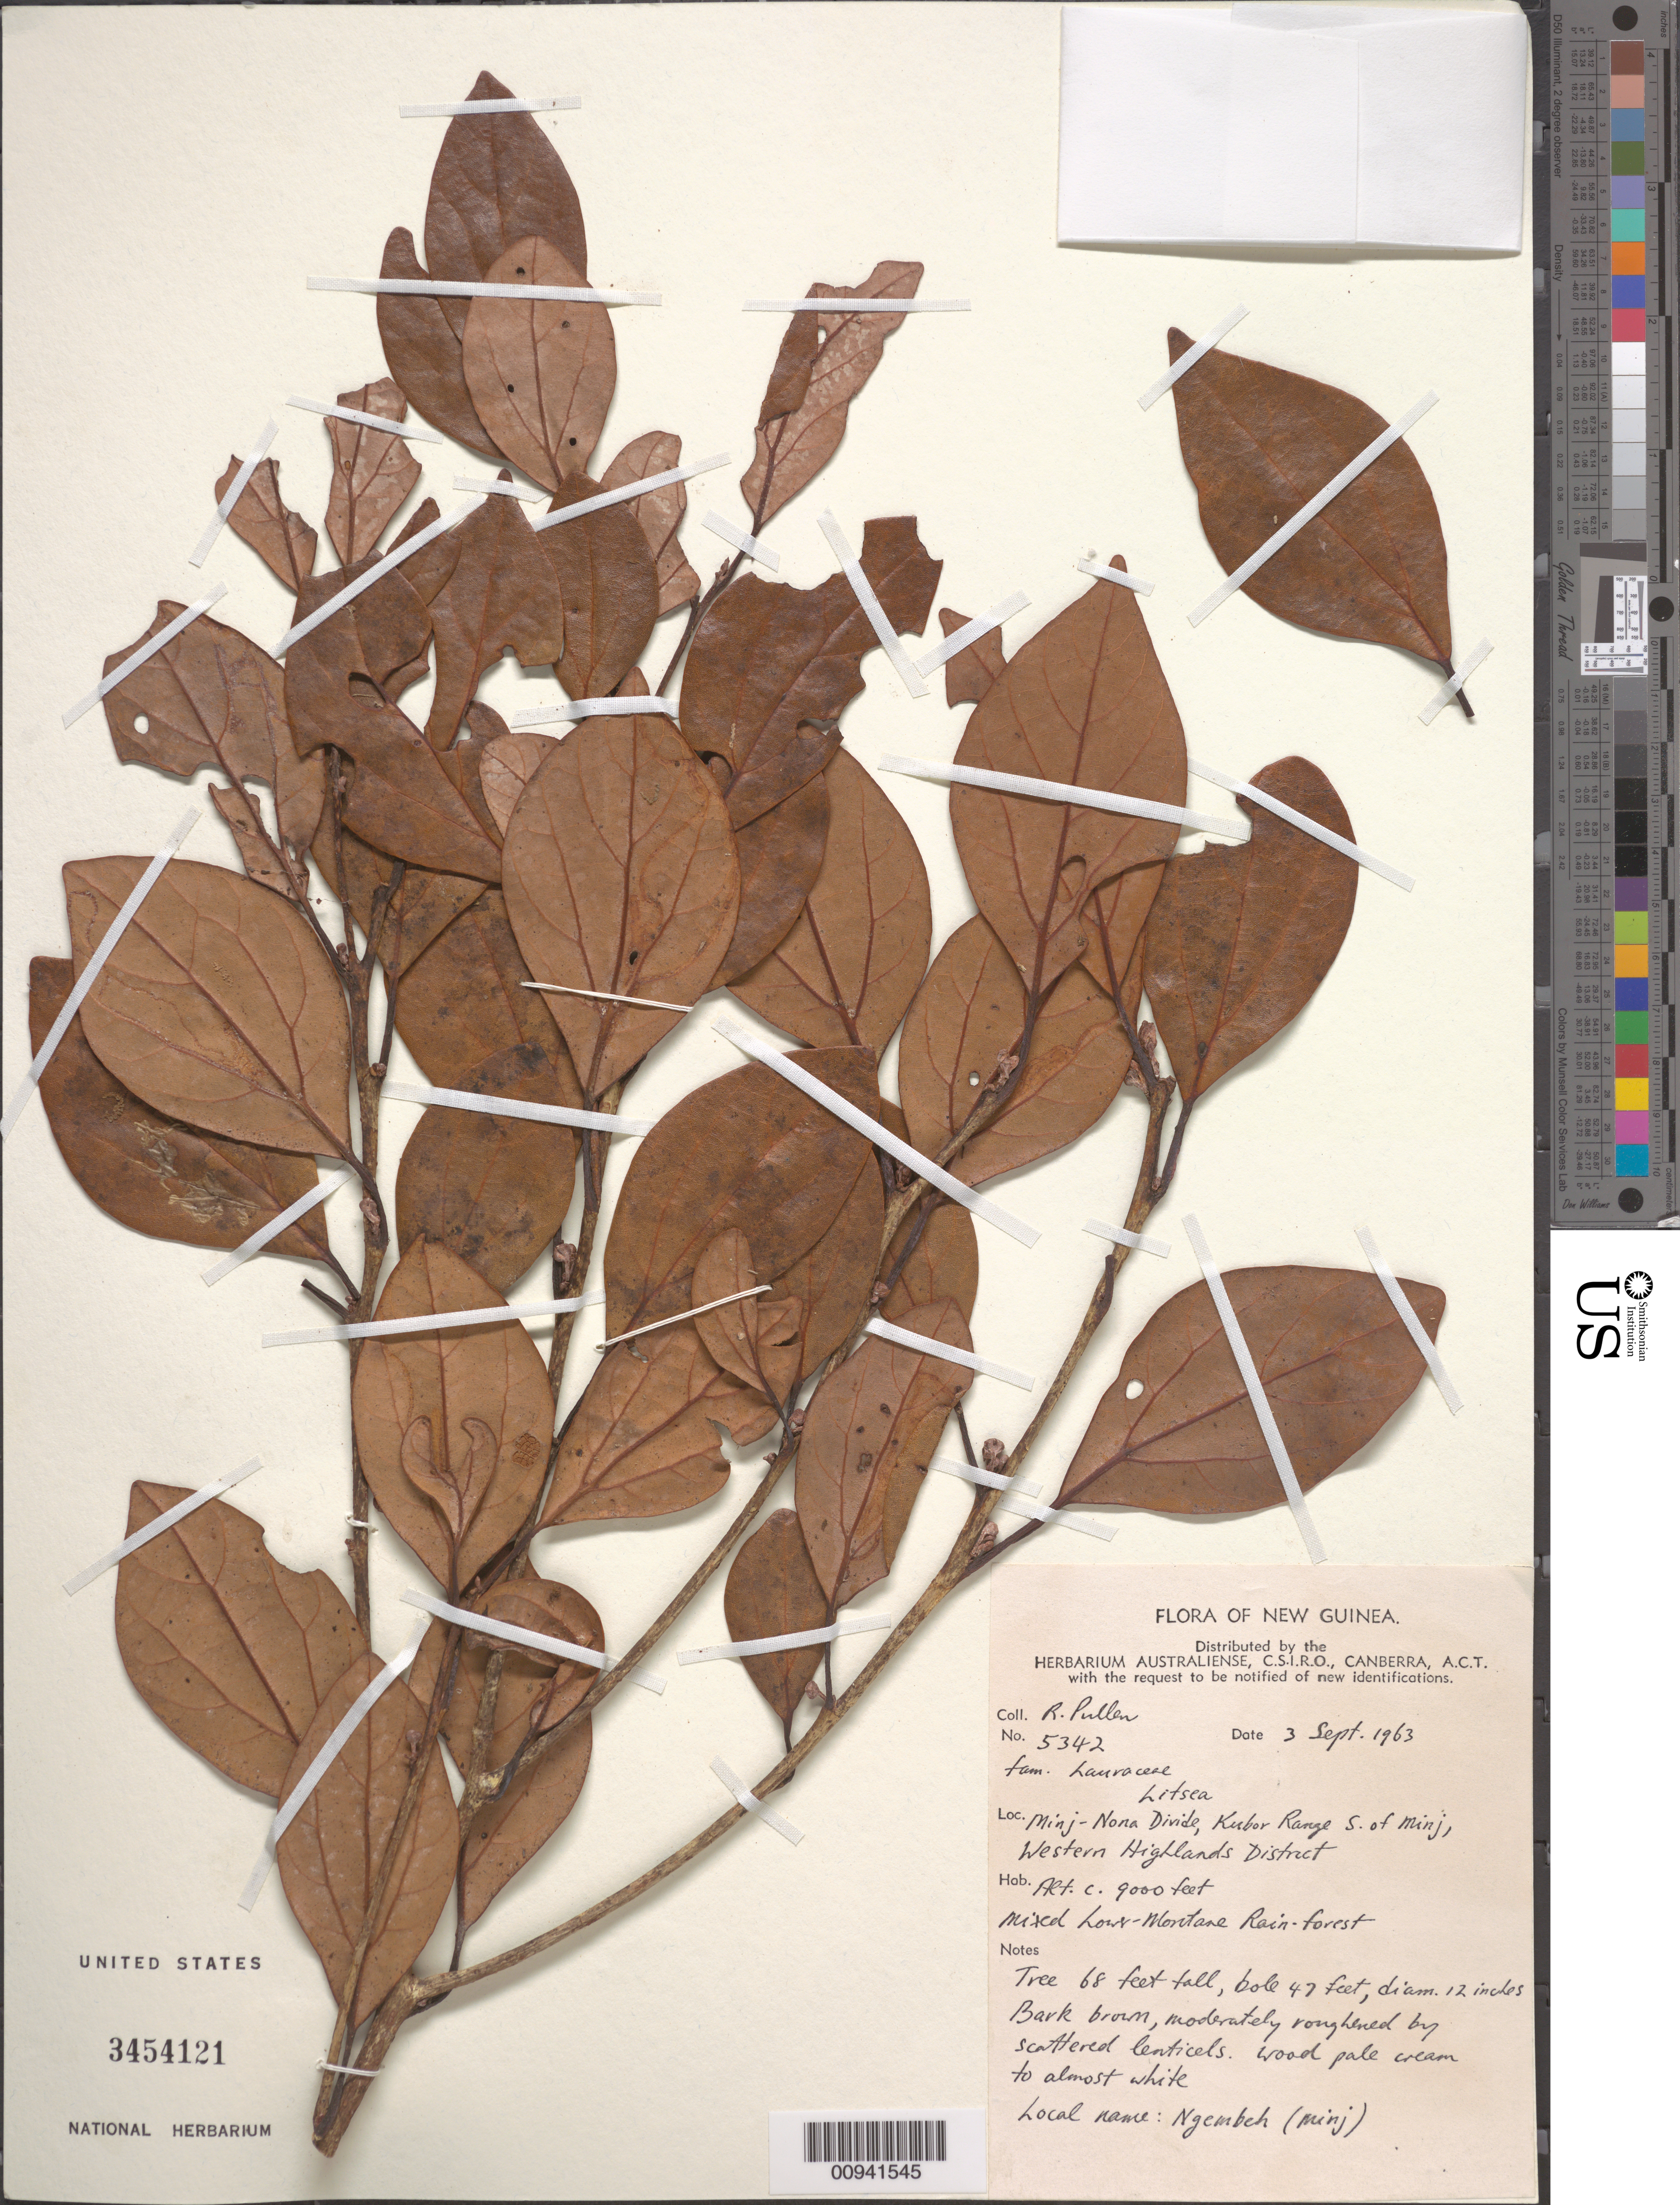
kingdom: Plantae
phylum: Tracheophyta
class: Magnoliopsida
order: Laurales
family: Lauraceae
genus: Litsea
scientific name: Litsea sp.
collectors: R. Pullen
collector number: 5342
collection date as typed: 03 Sep 1963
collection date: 1963-09-03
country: Papua New Guinea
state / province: Western Highlands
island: New Guinea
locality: Minj-Nona Divide, Kubor range S. of Minj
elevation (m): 2743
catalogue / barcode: US 3454121